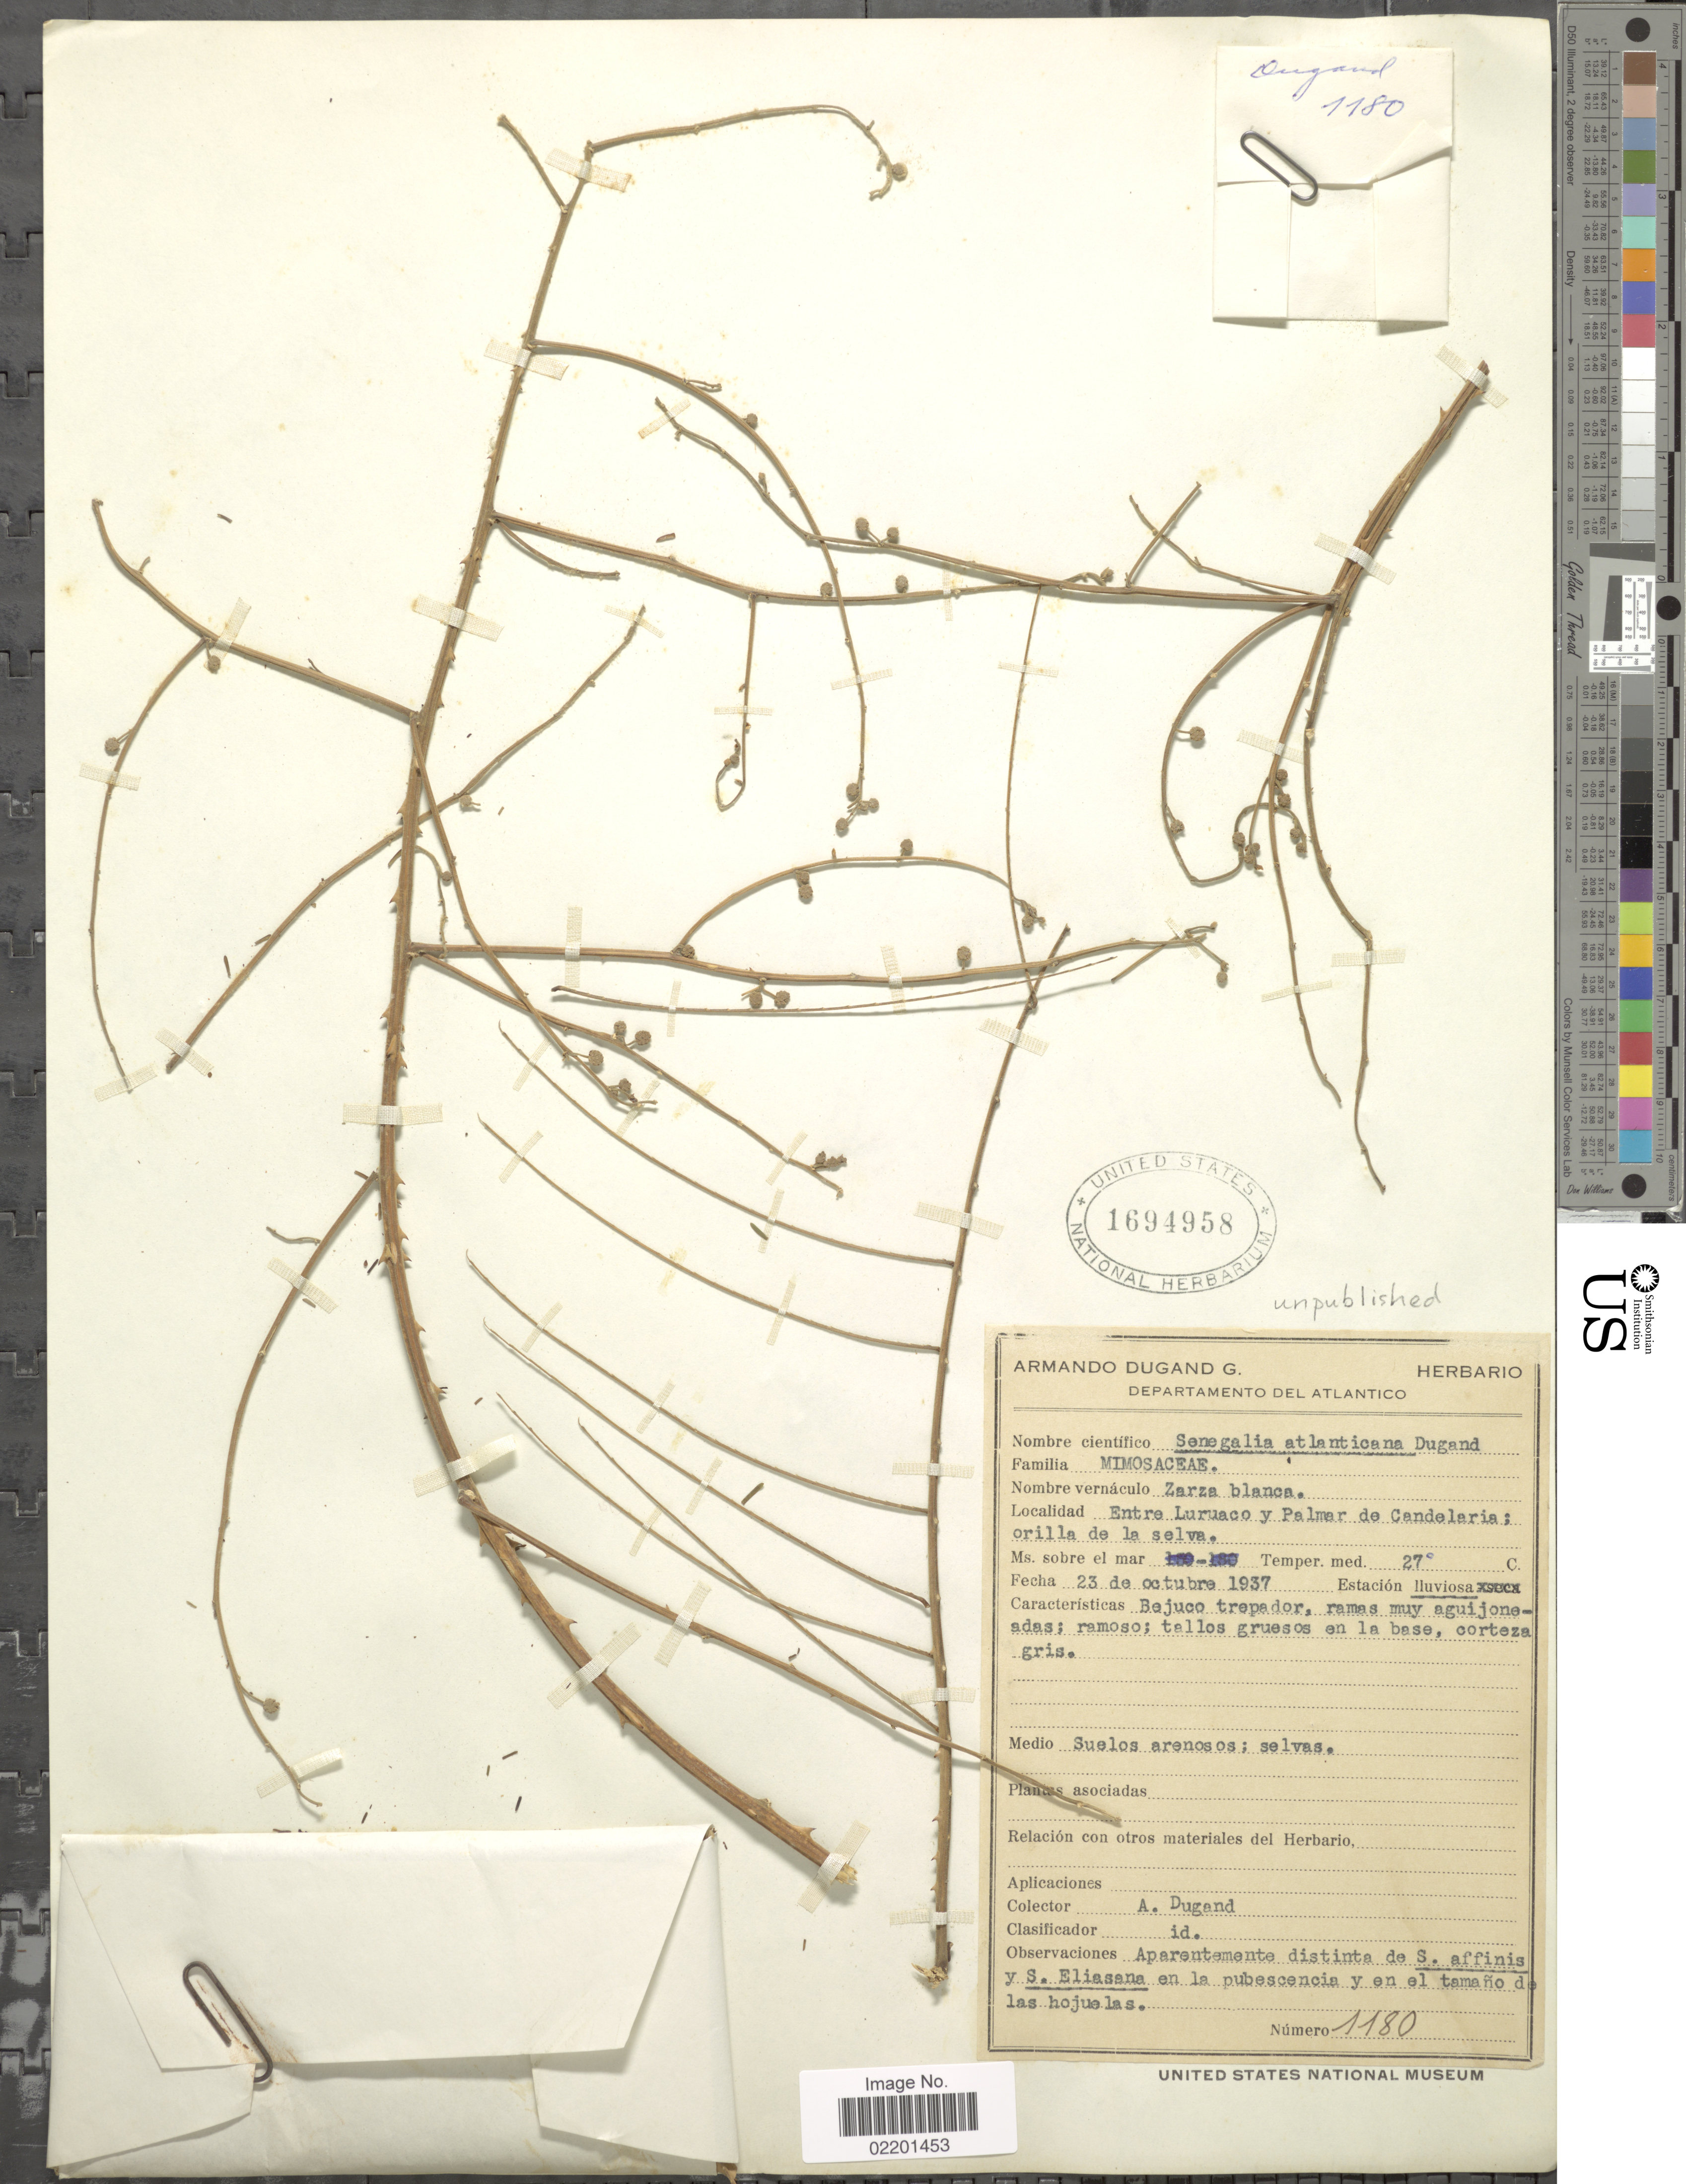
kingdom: Plantae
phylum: Tracheophyta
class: Magnoliopsida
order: Fabales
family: Fabaceae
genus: Senegalia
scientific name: Senegalia sp.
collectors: A. Dugand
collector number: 1180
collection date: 1937-10-23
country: Colombia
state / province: Atlántico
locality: Departamento del Atlantico. Entre Luruaco y Palmar de Candelaria; orilla de la selva.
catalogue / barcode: US 1694958